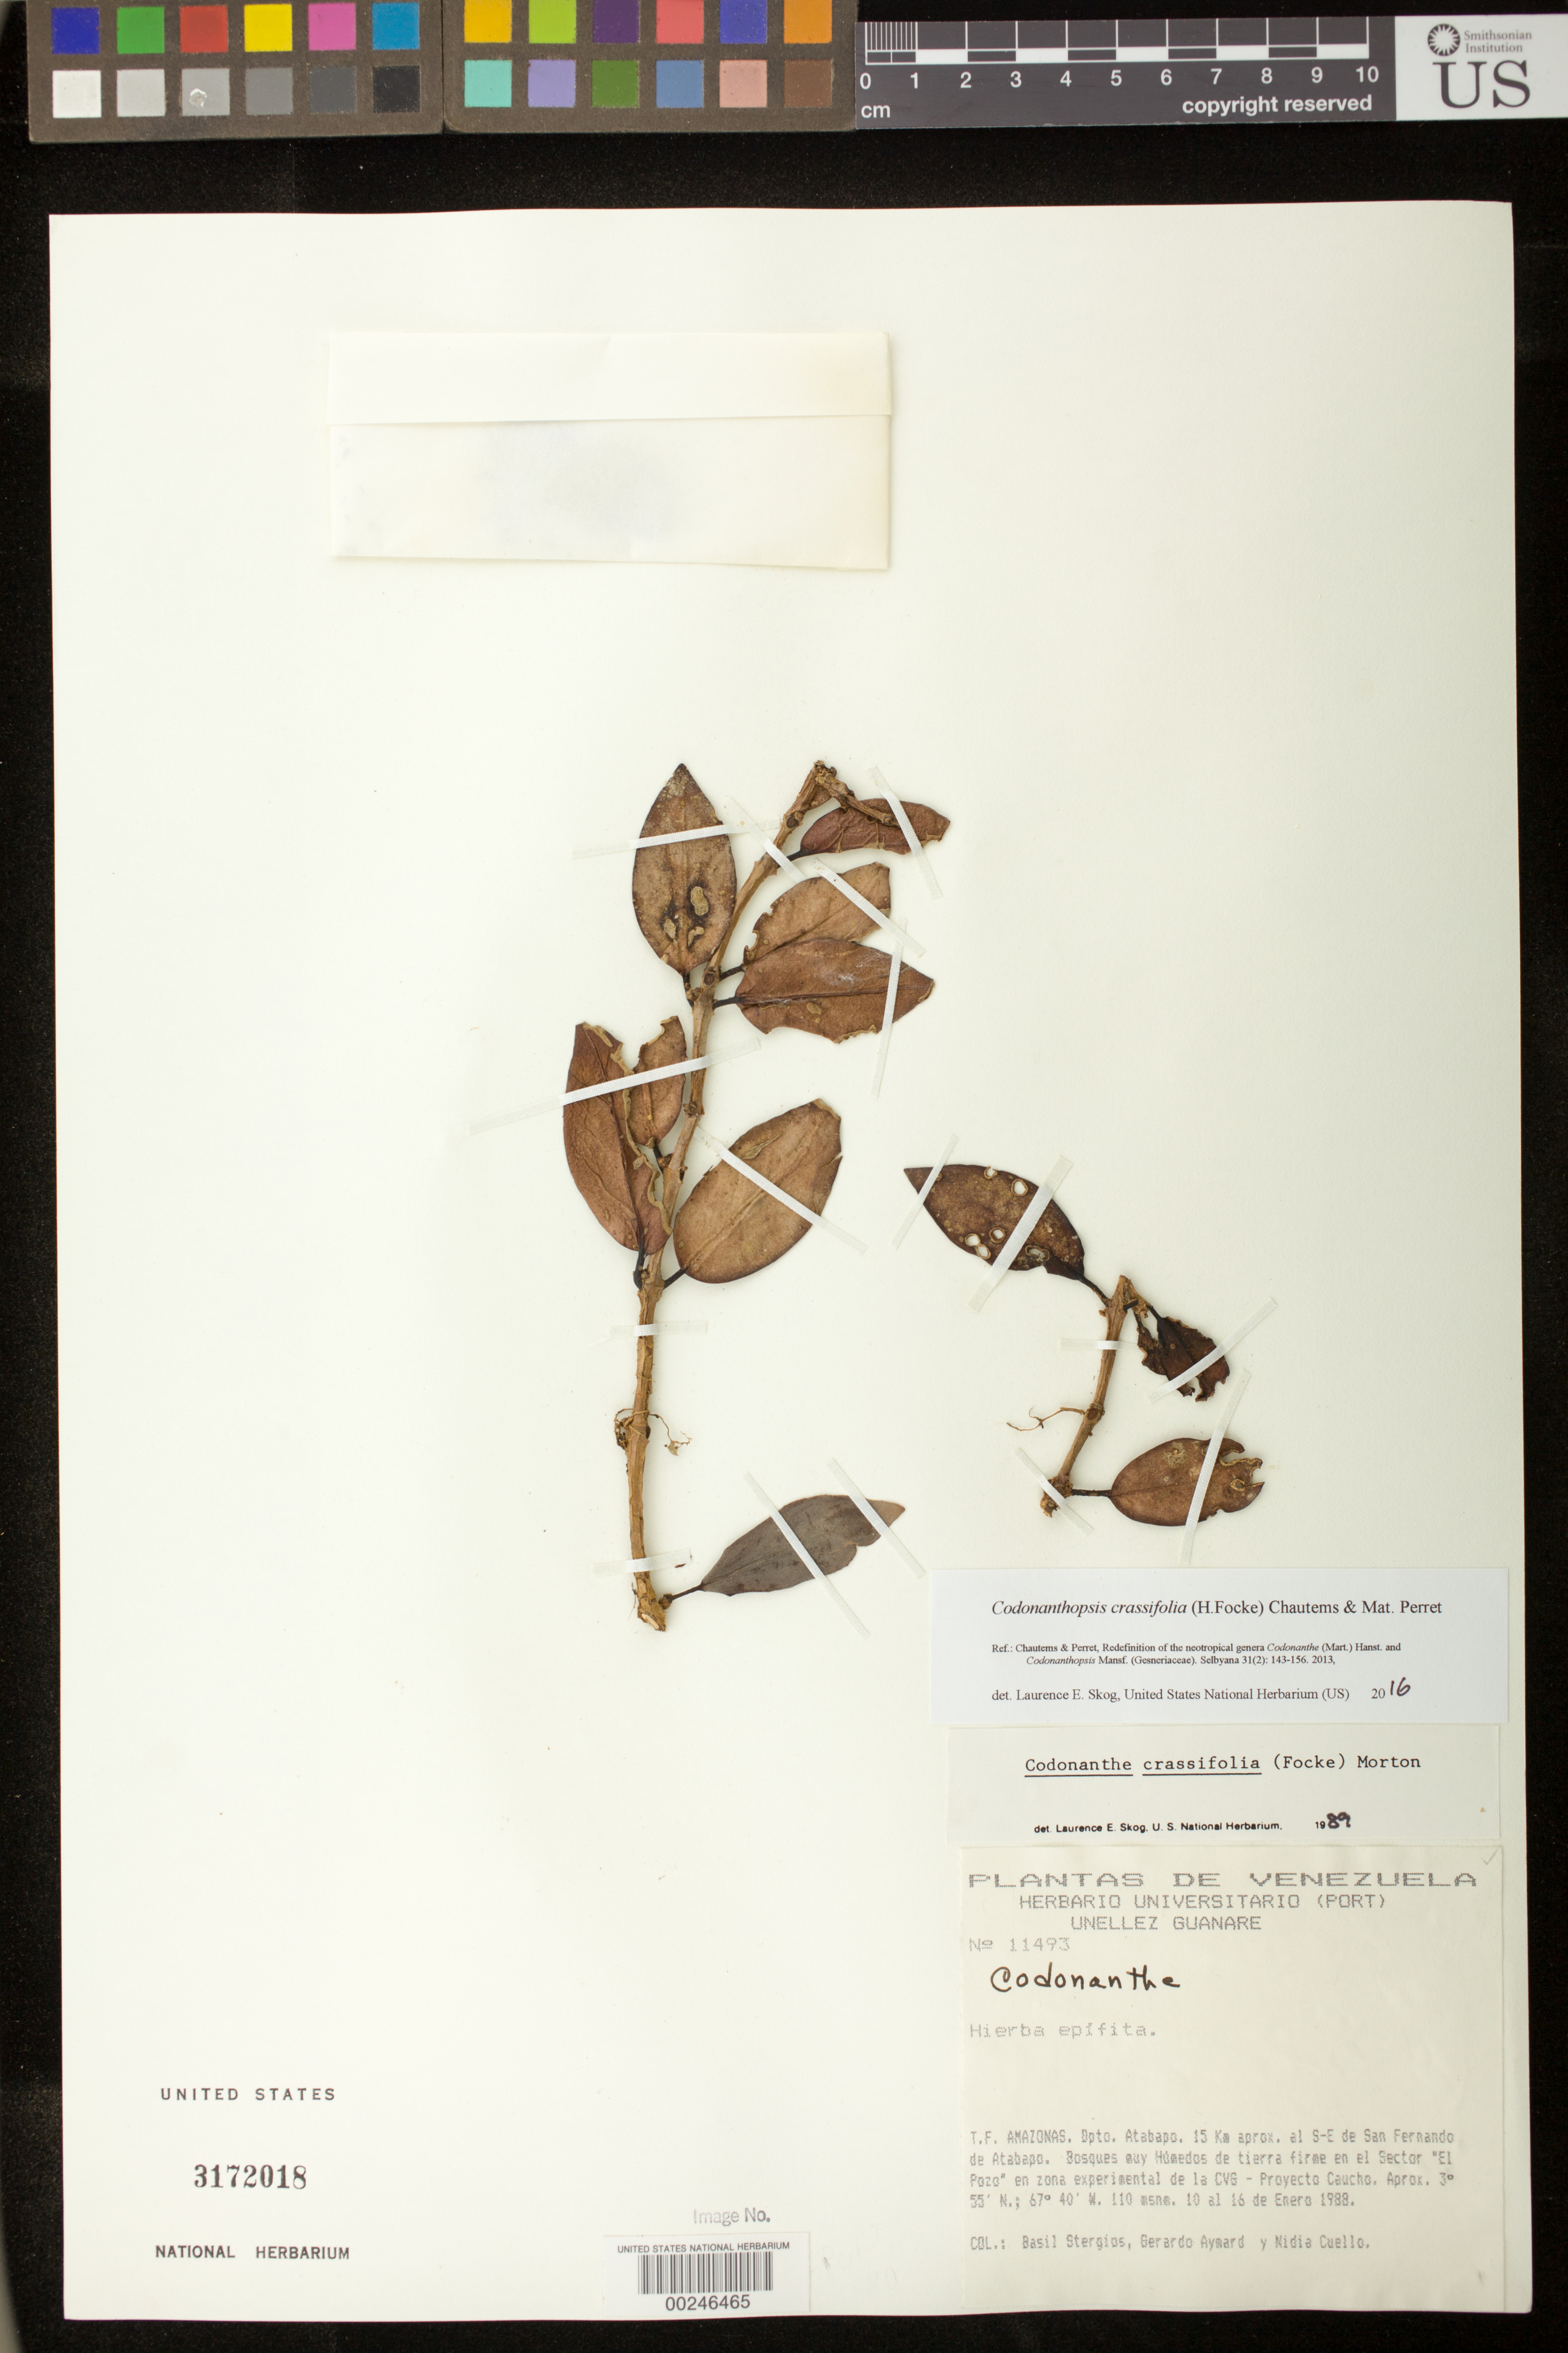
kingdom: Plantae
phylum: Tracheophyta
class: Magnoliopsida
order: Lamiales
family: Gesneriaceae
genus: Codonanthopsis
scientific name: Codonanthopsis crassifolia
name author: (H. Focke) Chautems & Mat.Perret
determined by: Skog, Laurence E.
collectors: B. G. Stergios, G. A. Aymard & N. L. Cuello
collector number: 11493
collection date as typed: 10-16 Jan 1988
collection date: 1988-01-10/1988-01-16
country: Venezuela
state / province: Amazonas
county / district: Atabapo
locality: San Fernando de Atabapo, 15 km al SE, en el sector "El Pozo"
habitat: Very humid forest on terra firme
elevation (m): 110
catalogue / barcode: US 3172018